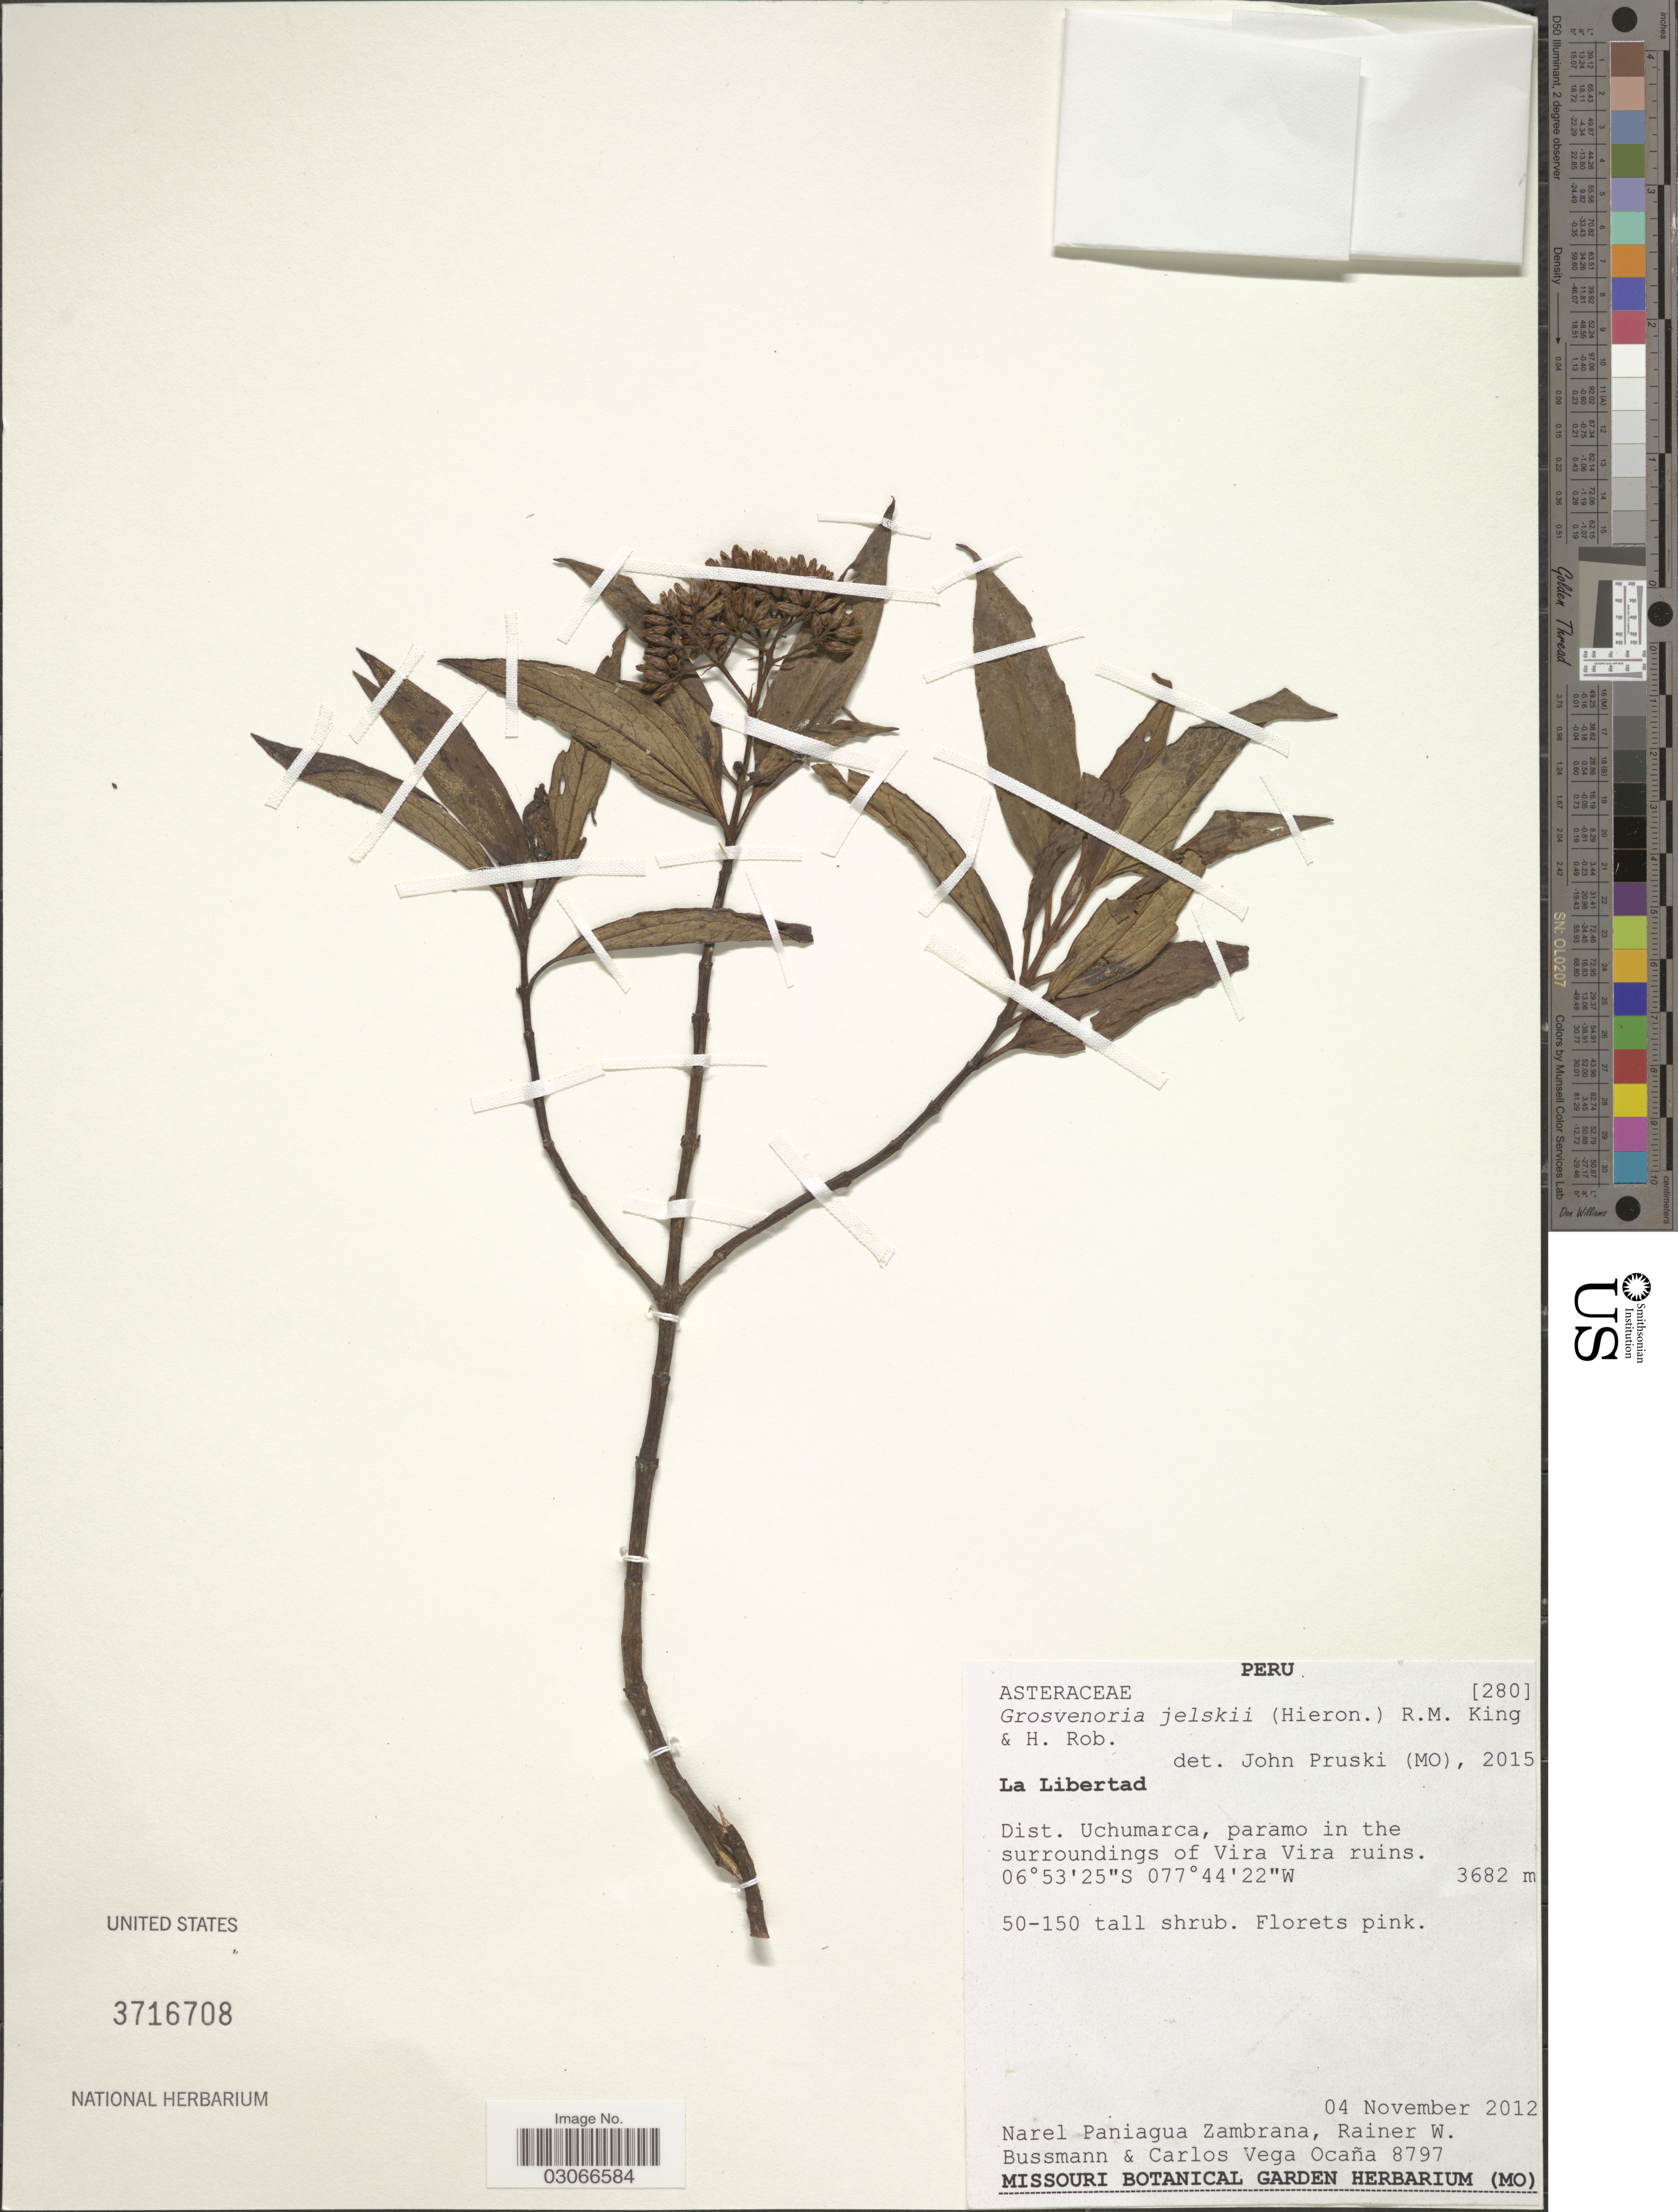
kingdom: Plantae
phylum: Tracheophyta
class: Magnoliopsida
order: Asterales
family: Asteraceae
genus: Grosvenoria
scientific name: Grosvenoria jelskii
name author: (B.L. Rob.) R.M. King & H. Rob.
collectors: N. Paniagua Zambrana, R. W. Bussmann & C. Ocaña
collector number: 8797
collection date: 2012-11-04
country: Peru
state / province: La Libertad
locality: Distr. Uchumarca, paramo in the surroundings of Vira Vira ruins.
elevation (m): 3682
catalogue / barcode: US 3716708